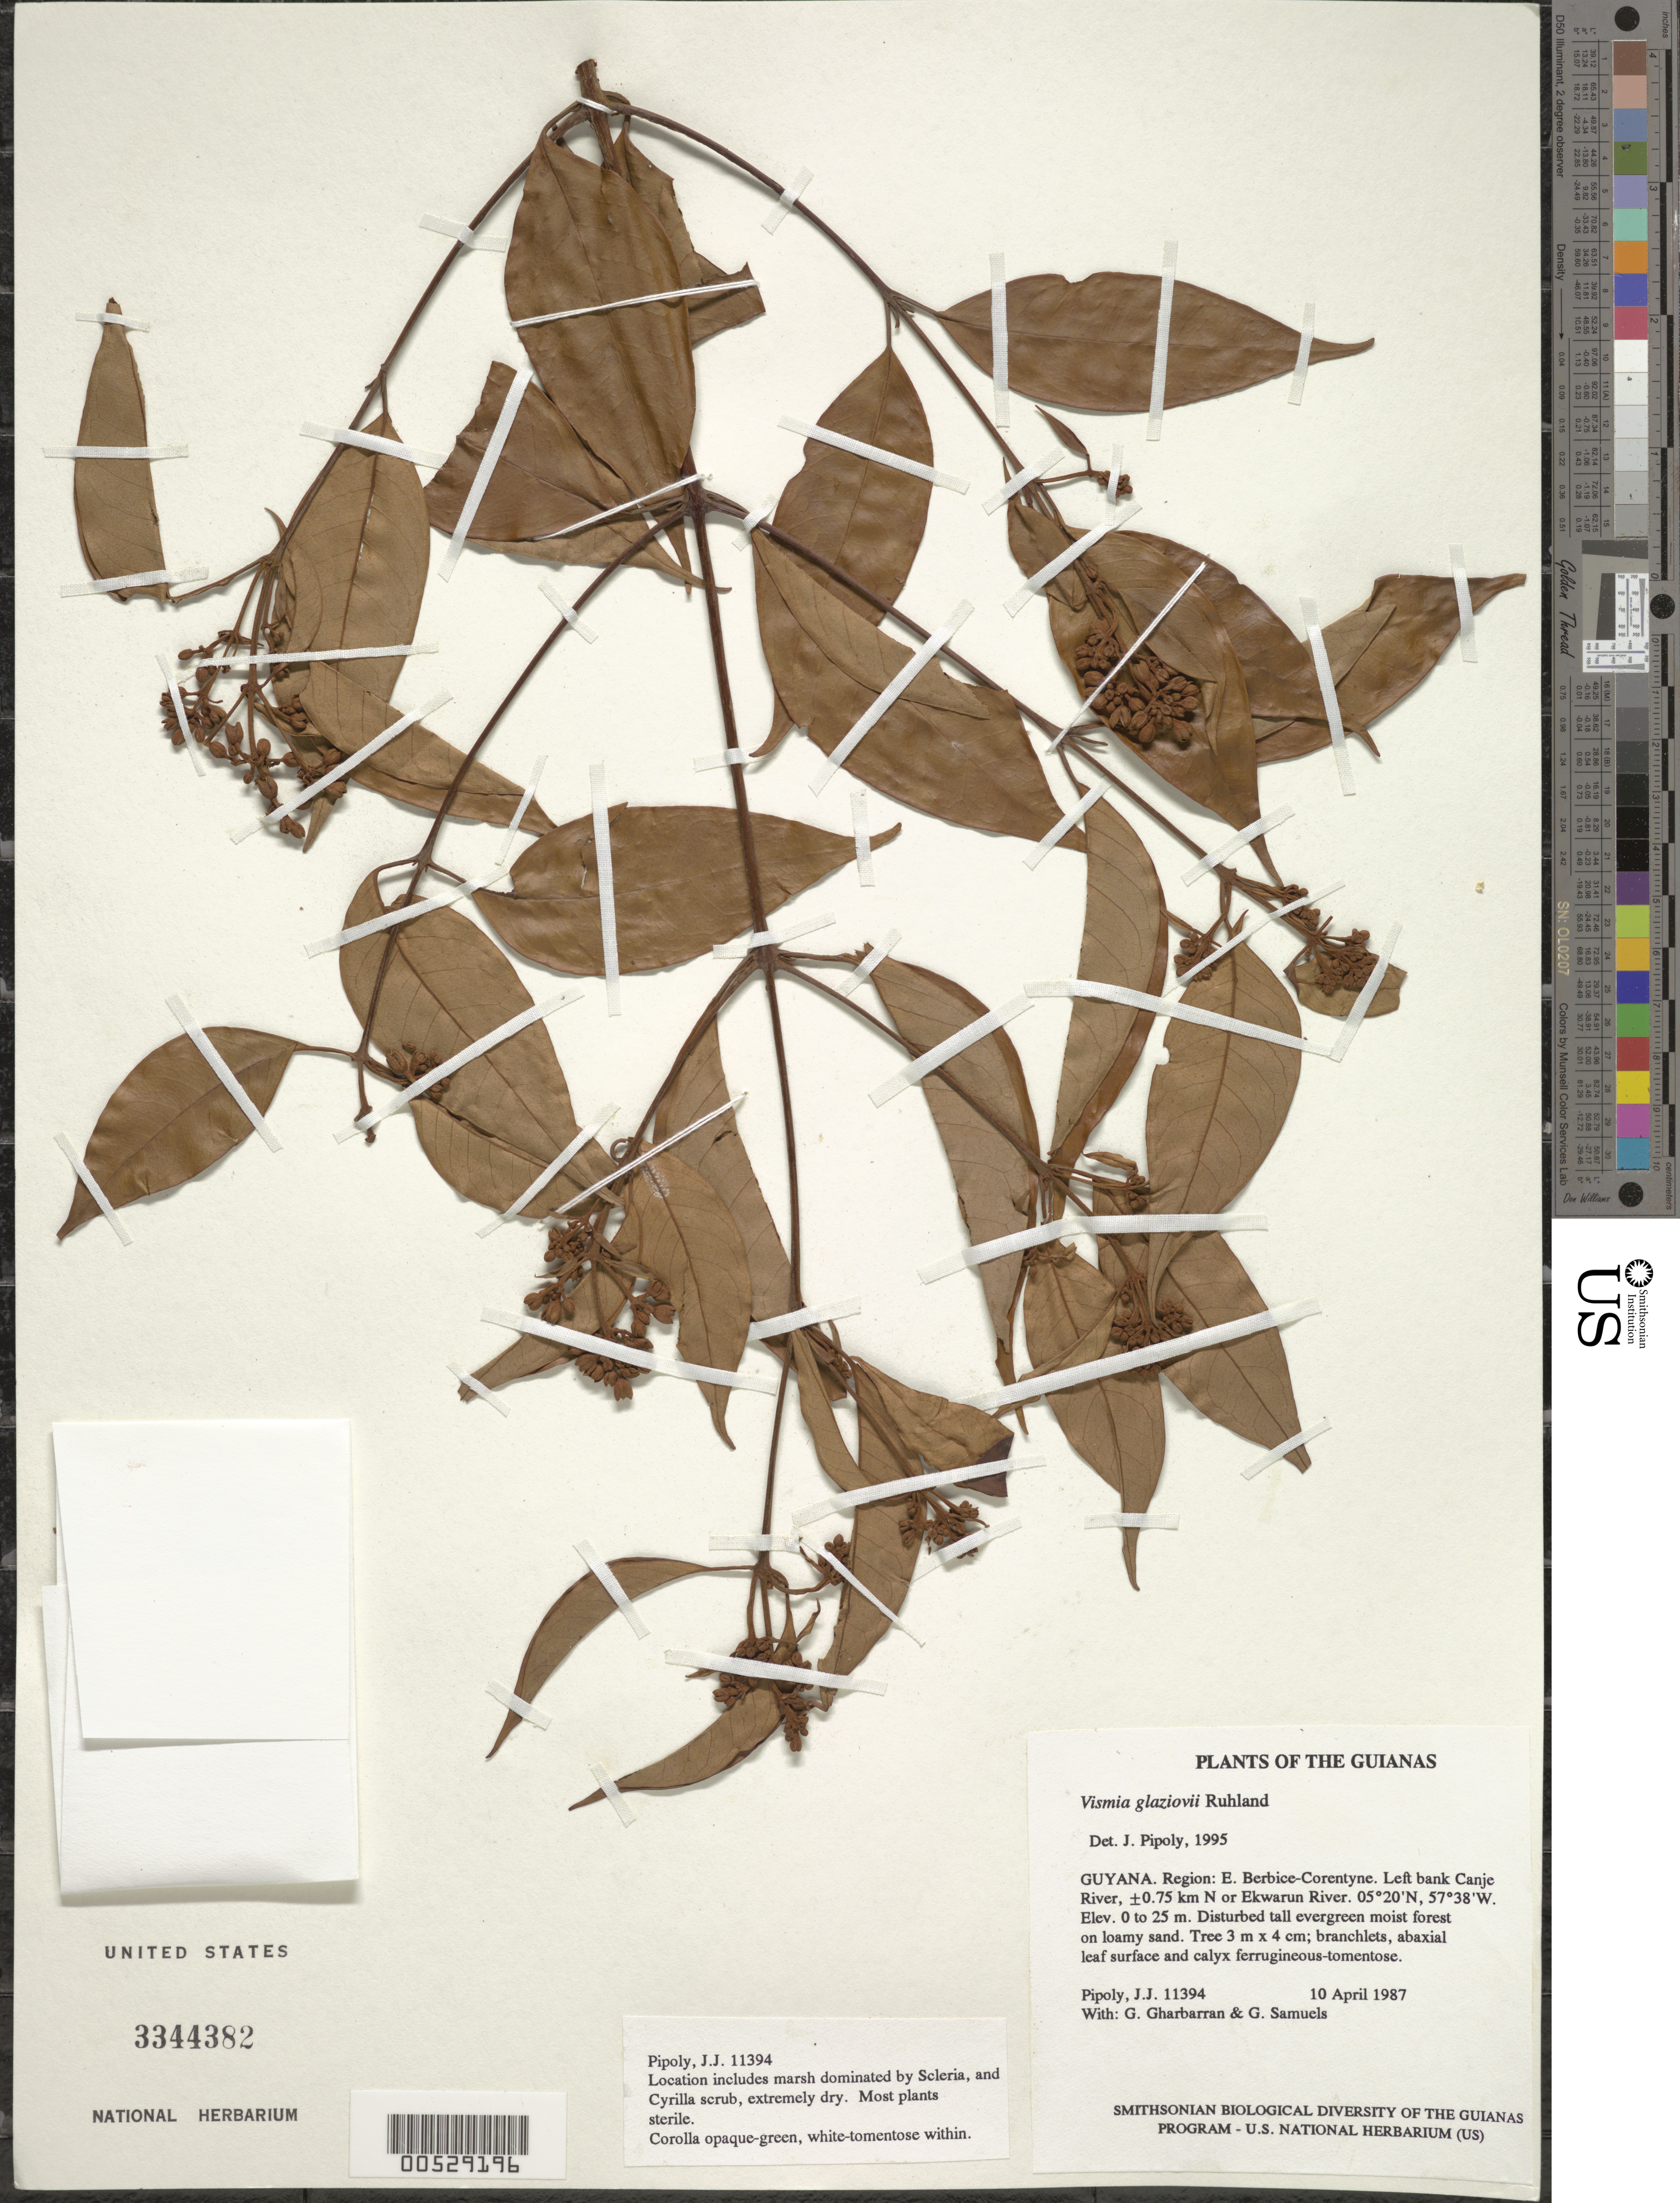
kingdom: Plantae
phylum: Tracheophyta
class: Magnoliopsida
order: Malpighiales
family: Hypericaceae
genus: Vismia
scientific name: Vismia glaziovii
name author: Ruhland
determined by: Pipoly, J. J., III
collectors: J. J. Pipoly, G. Gharbarran & G. Samuels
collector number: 11394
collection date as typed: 10 April 1987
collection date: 1987-04-10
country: Guyana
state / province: E. Berbice-Corentyne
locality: Canje River, ± 0.75 km N of Ekwarun River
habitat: Disturbed tall evergreen moist forest on loamy sand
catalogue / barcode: US 3344382